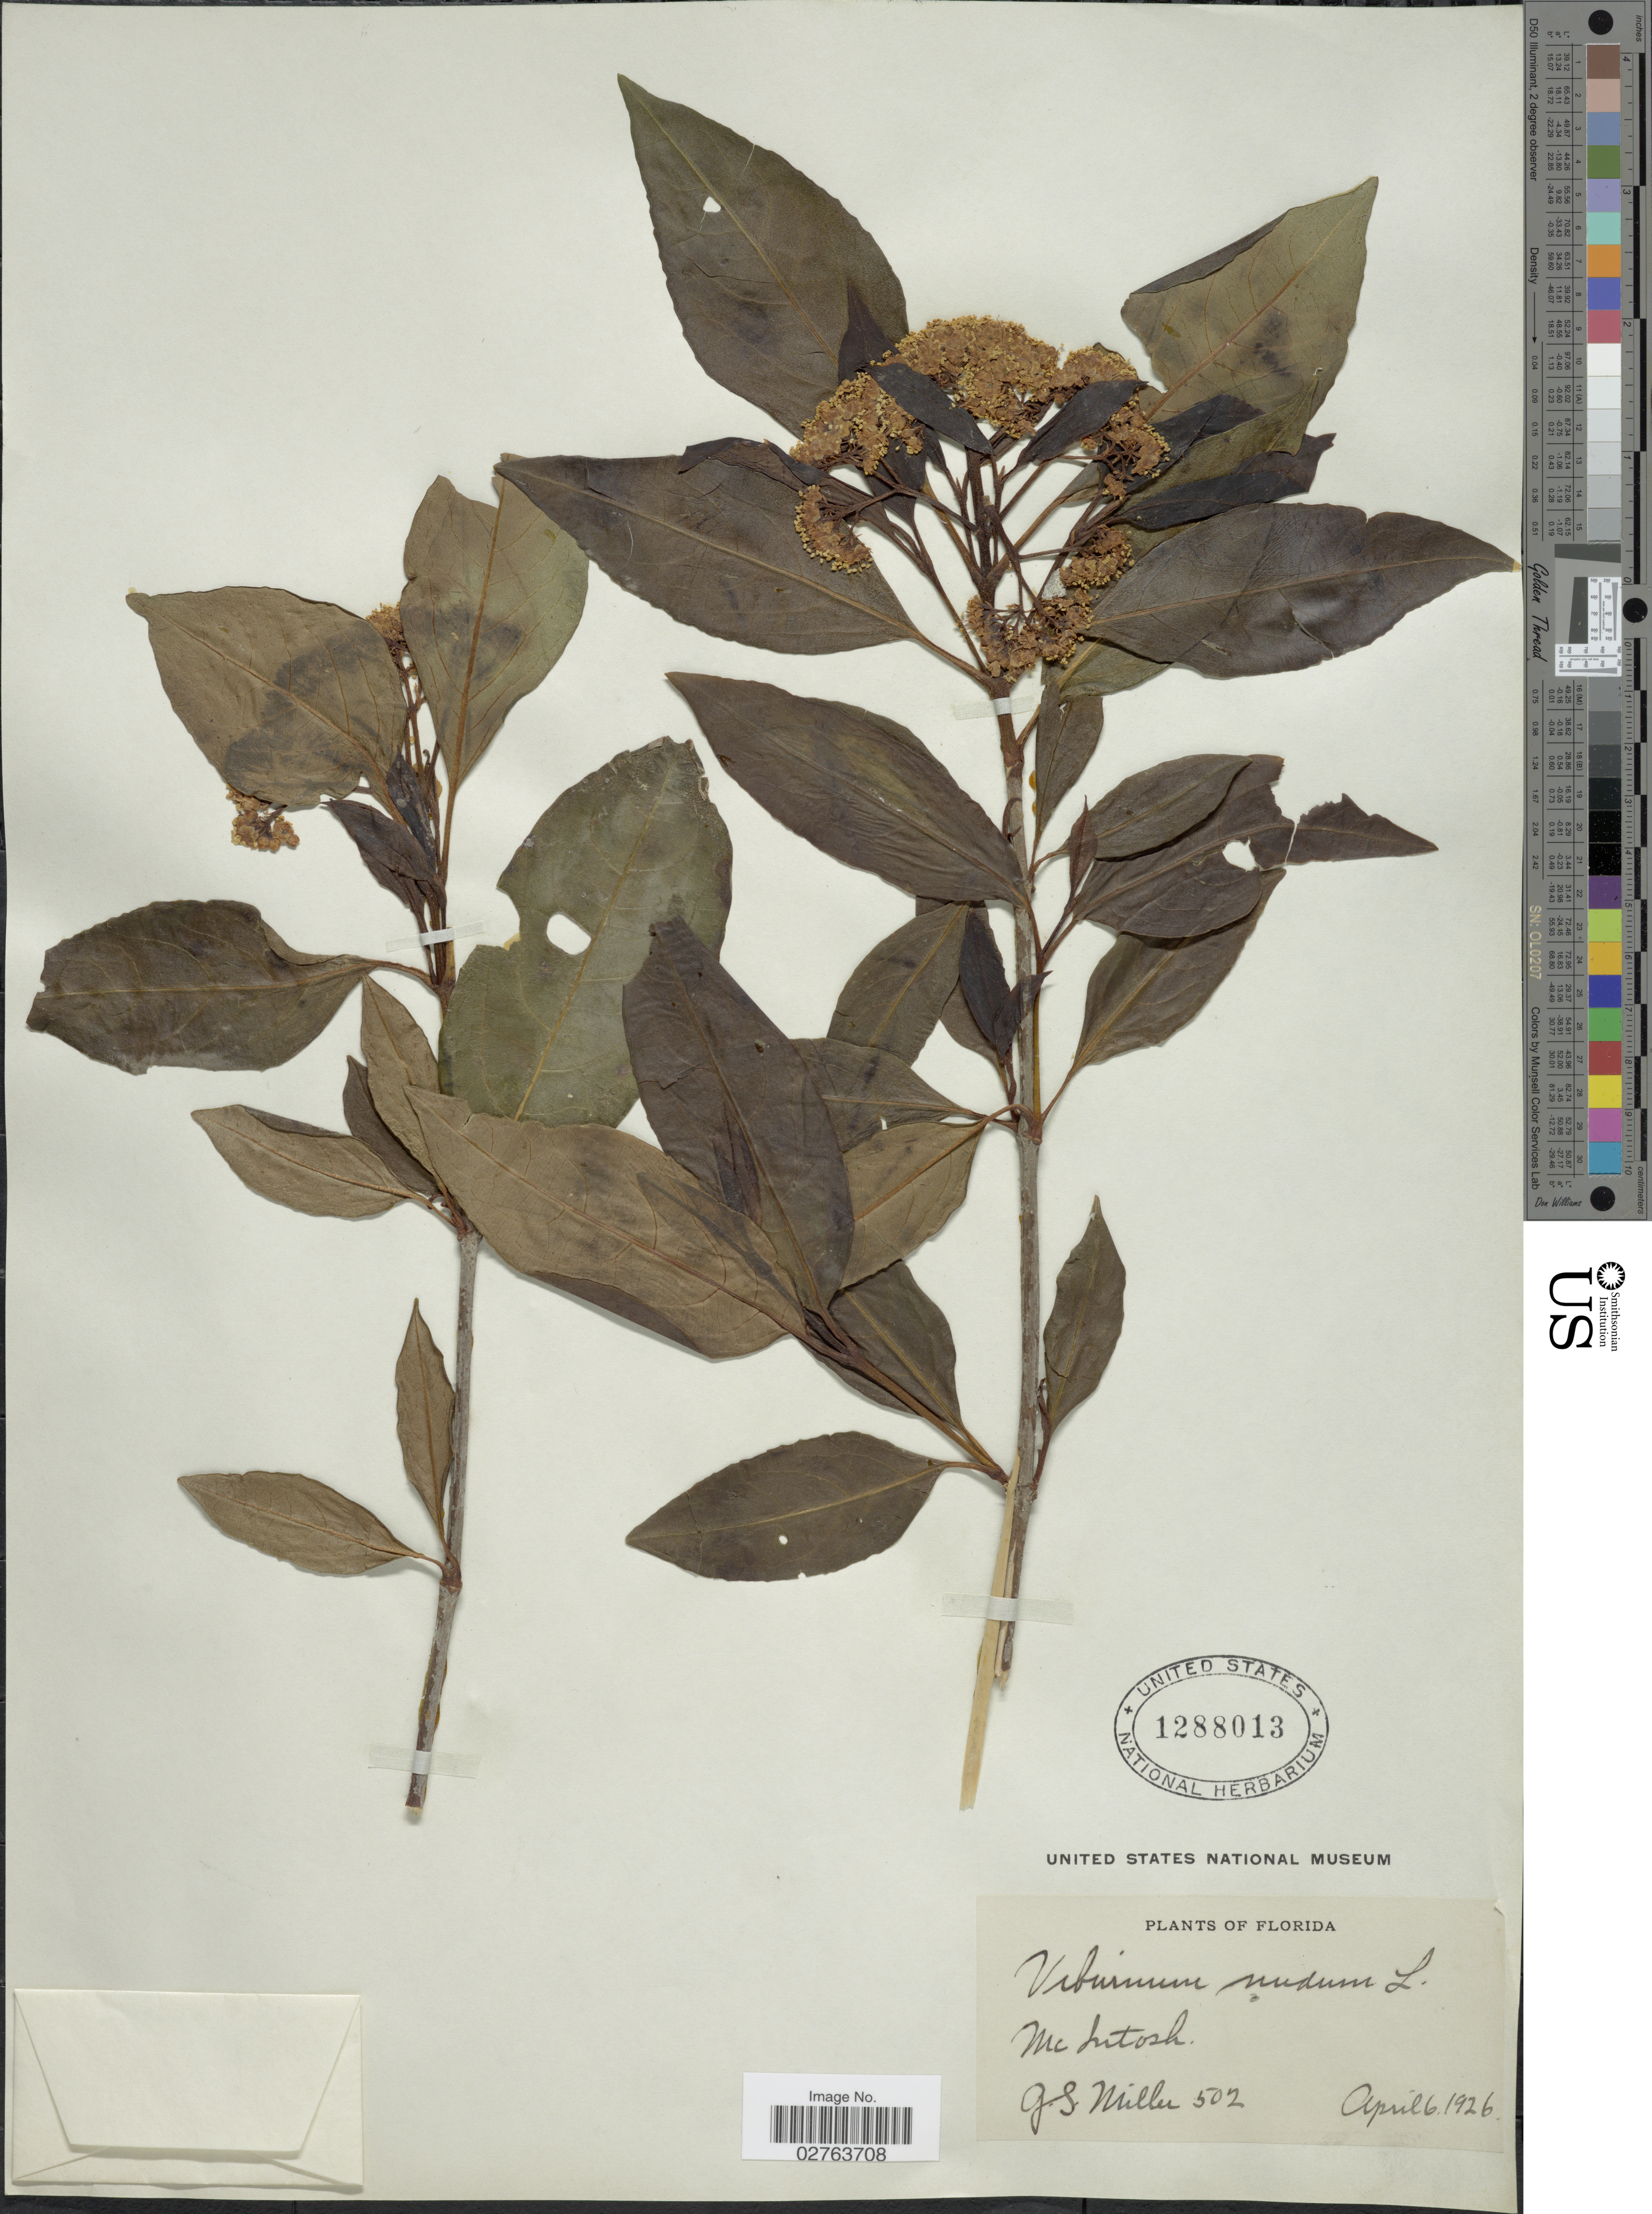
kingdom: Plantae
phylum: Tracheophyta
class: Magnoliopsida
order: Dipsacales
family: Viburnaceae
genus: Viburnum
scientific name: Viburnum nudum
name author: L.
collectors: G. S. Miller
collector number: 502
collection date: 1926-04-06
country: United States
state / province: Florida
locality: Mc Intosh.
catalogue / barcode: US 1288013